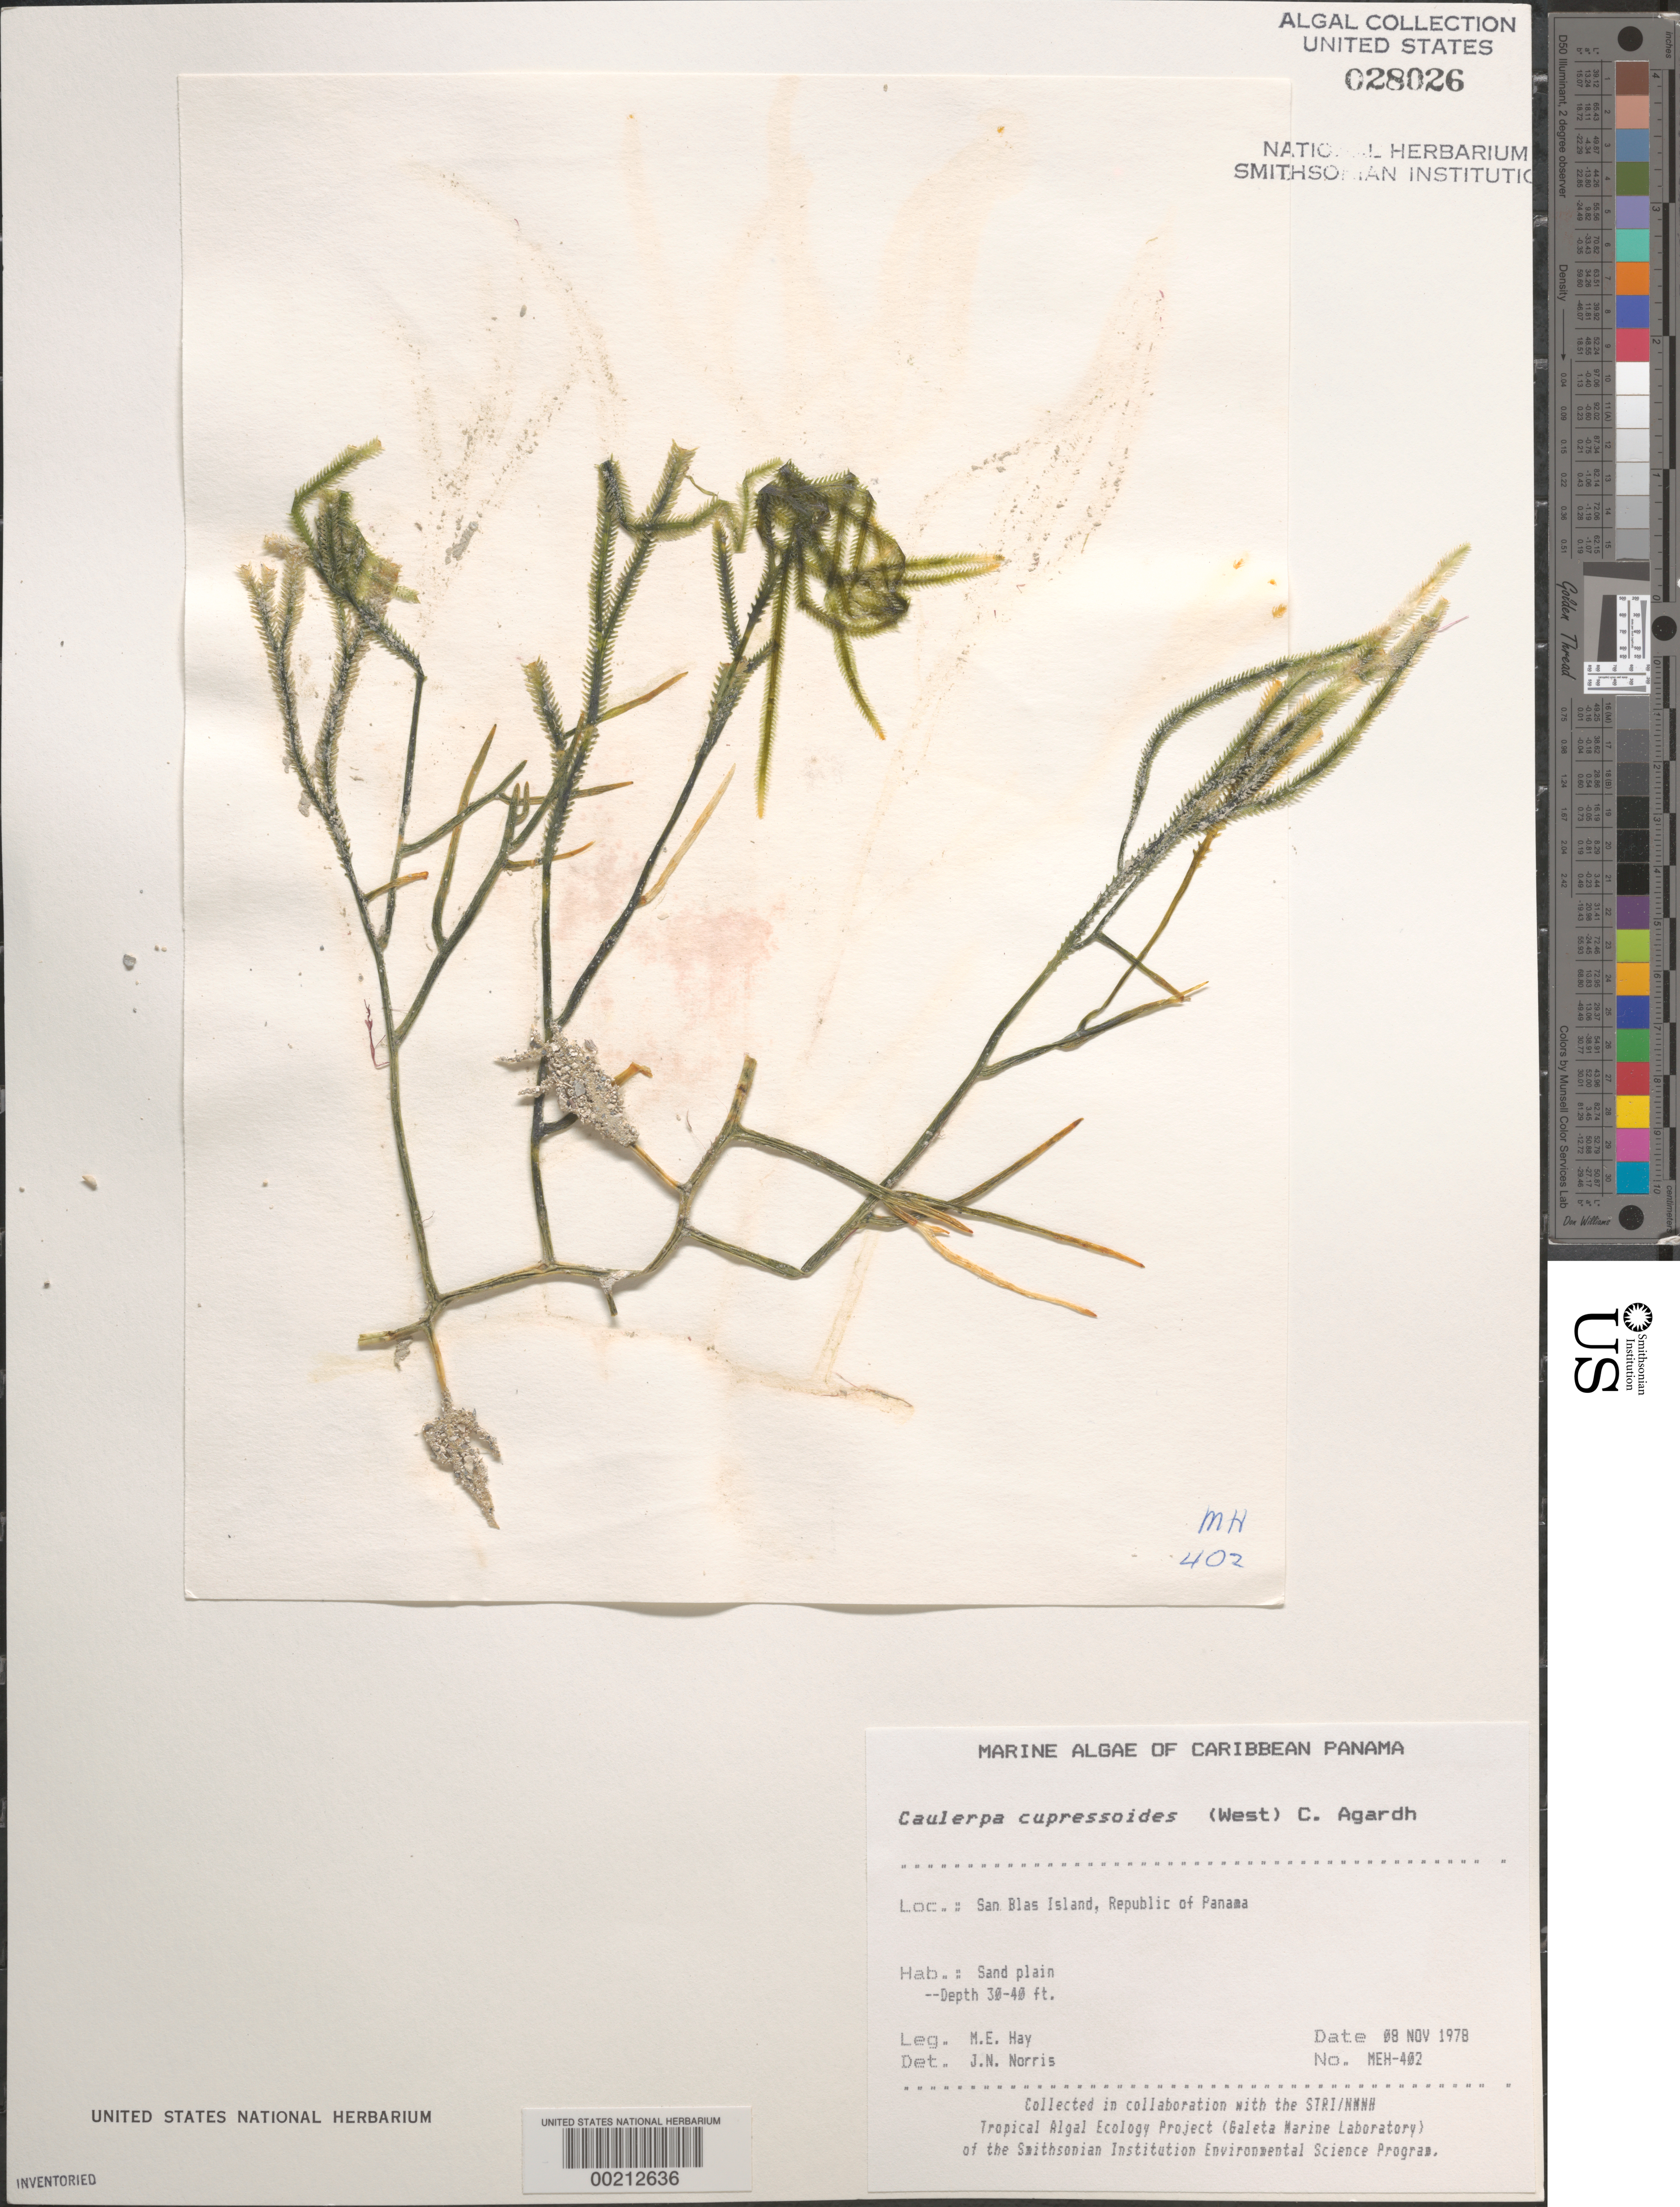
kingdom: Plantae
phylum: Chlorophyta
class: Ulvophyceae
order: Bryopsidales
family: Caulerpaceae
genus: Caulerpa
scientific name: Caulerpa cupressoides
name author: (Vahl) C. Agardh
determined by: Norris, James N.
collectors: M. E. Hay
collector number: MEH-402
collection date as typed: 08 Nov 1978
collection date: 1978-11-08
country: Panama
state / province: Kuna Yala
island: San Blas Island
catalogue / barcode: US 28026